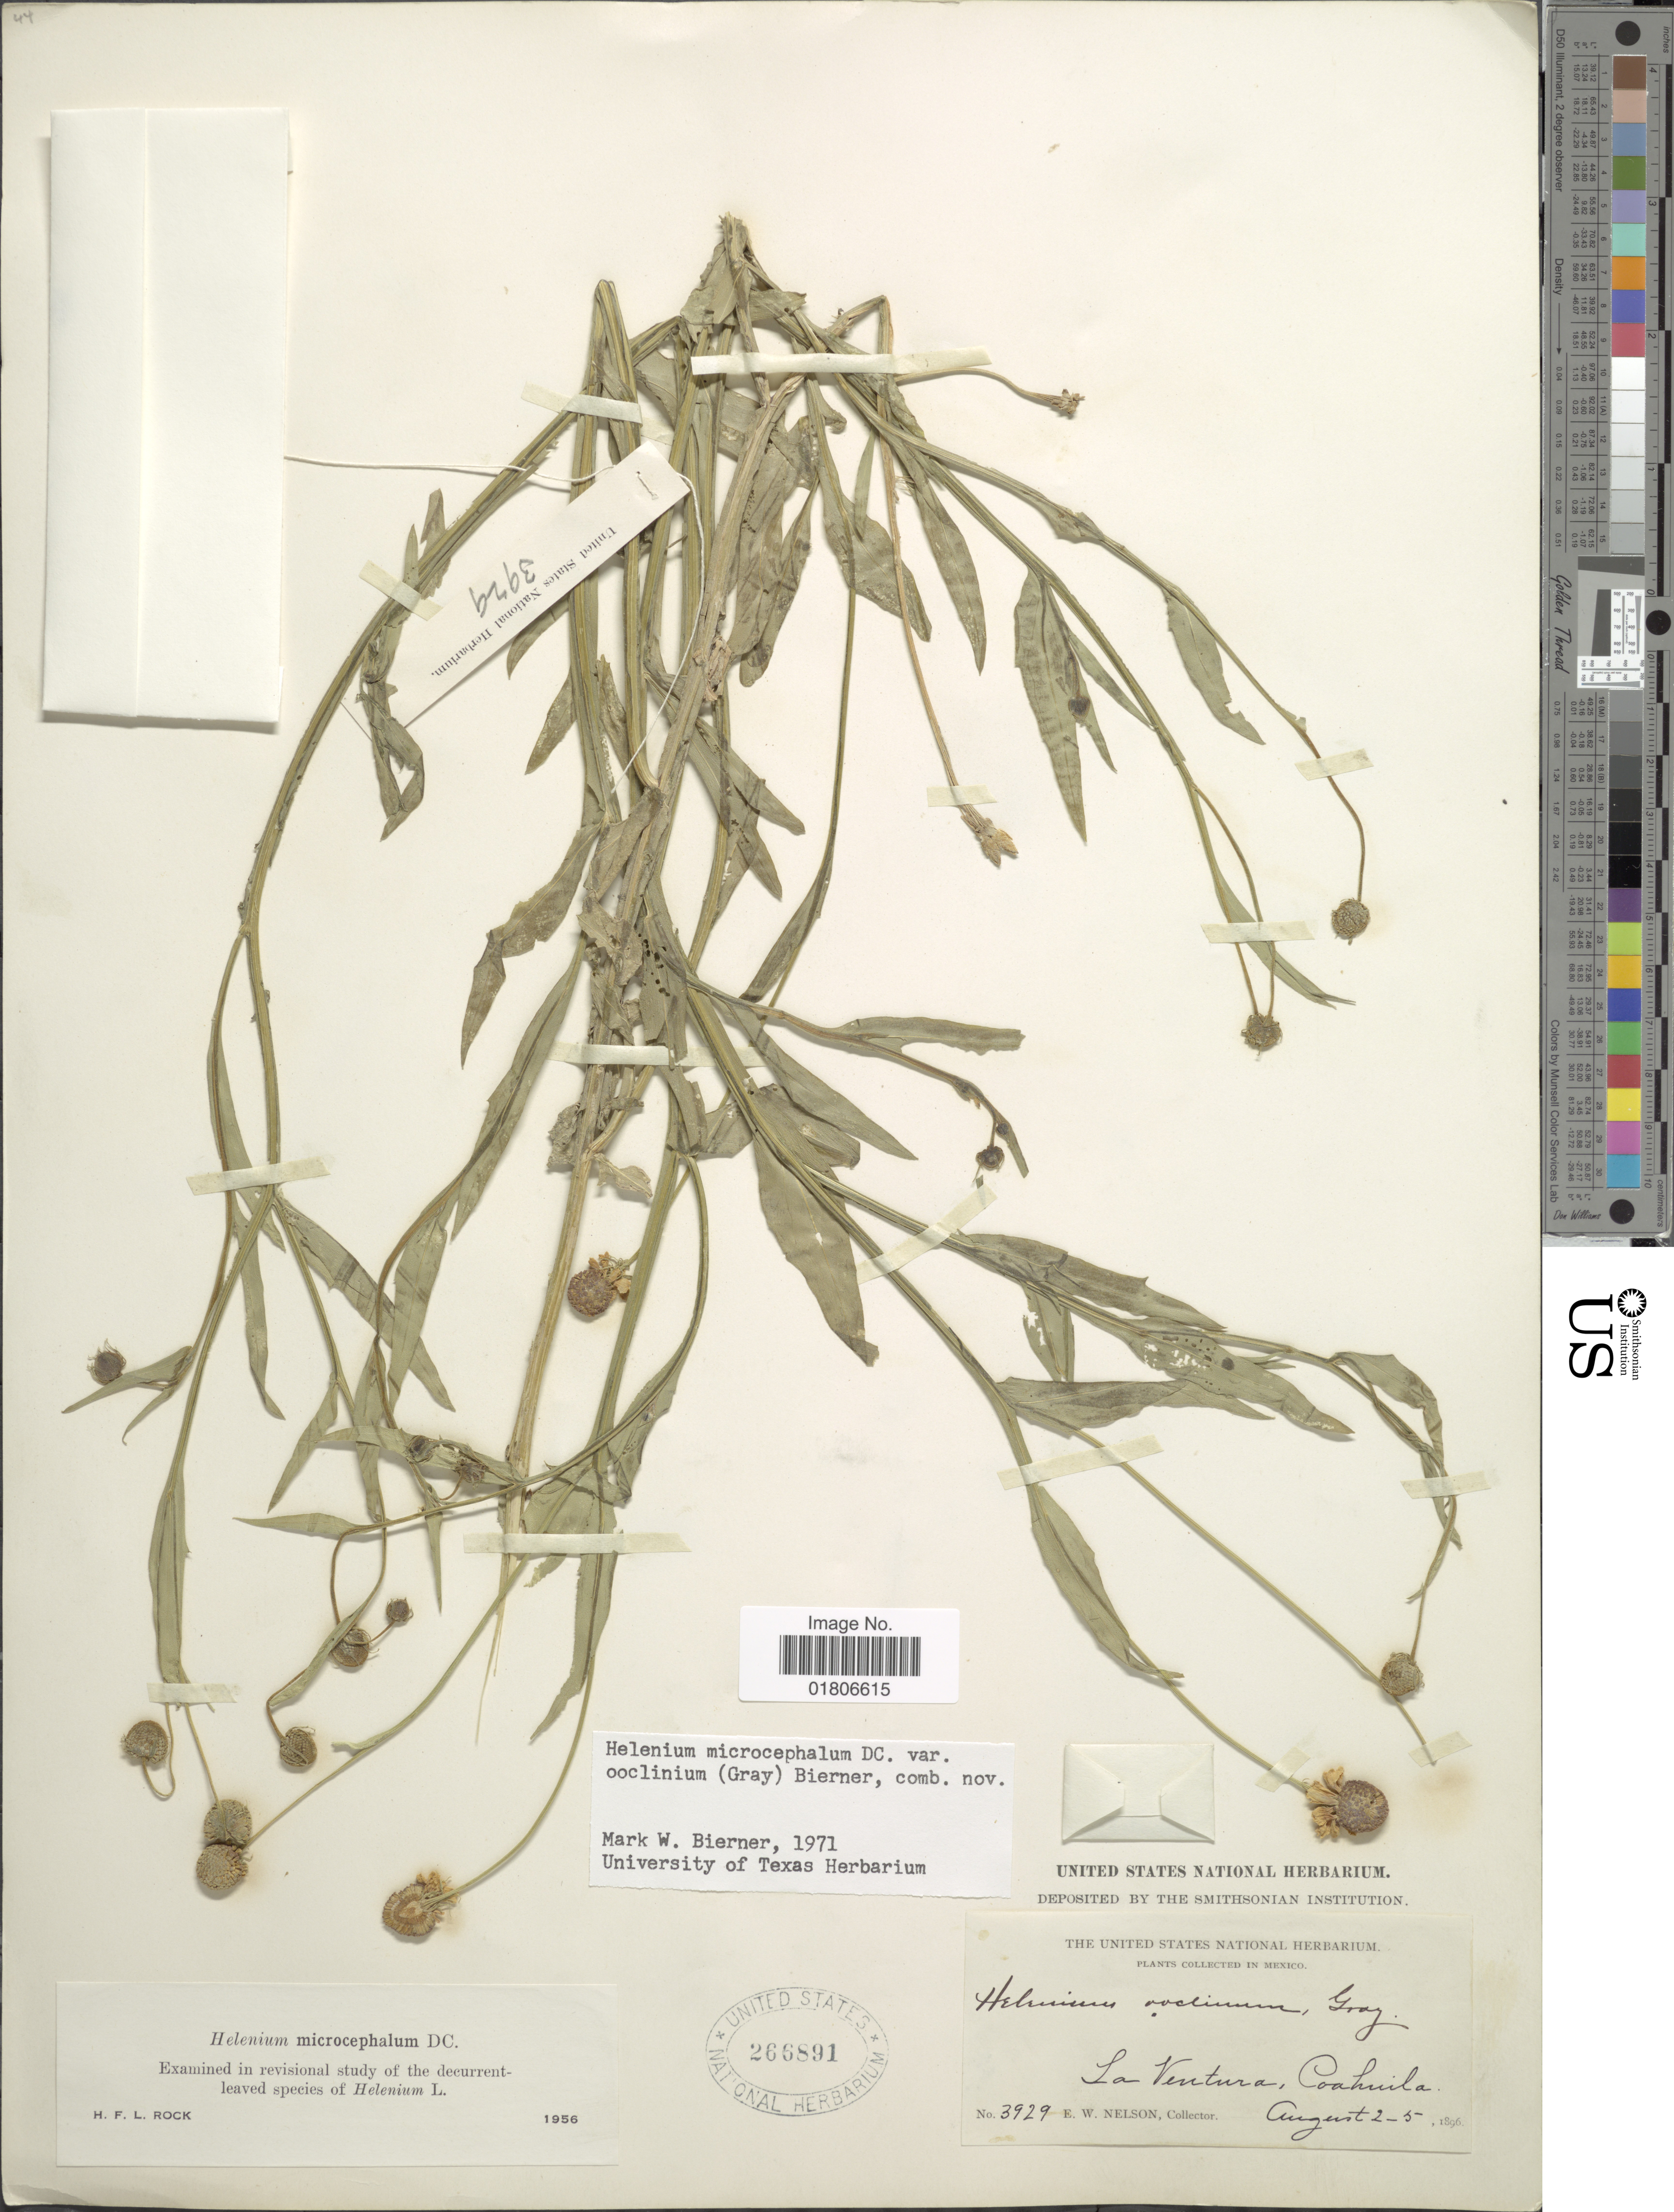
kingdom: Plantae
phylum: Tracheophyta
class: Magnoliopsida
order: Asterales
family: Asteraceae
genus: Helenium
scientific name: Helenium microcephalum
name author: DC.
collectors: E. W. Nelson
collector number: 3929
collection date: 1896-08-02/1896-08-05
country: Mexico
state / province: Coahuila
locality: La Ventura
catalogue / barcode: US 266891